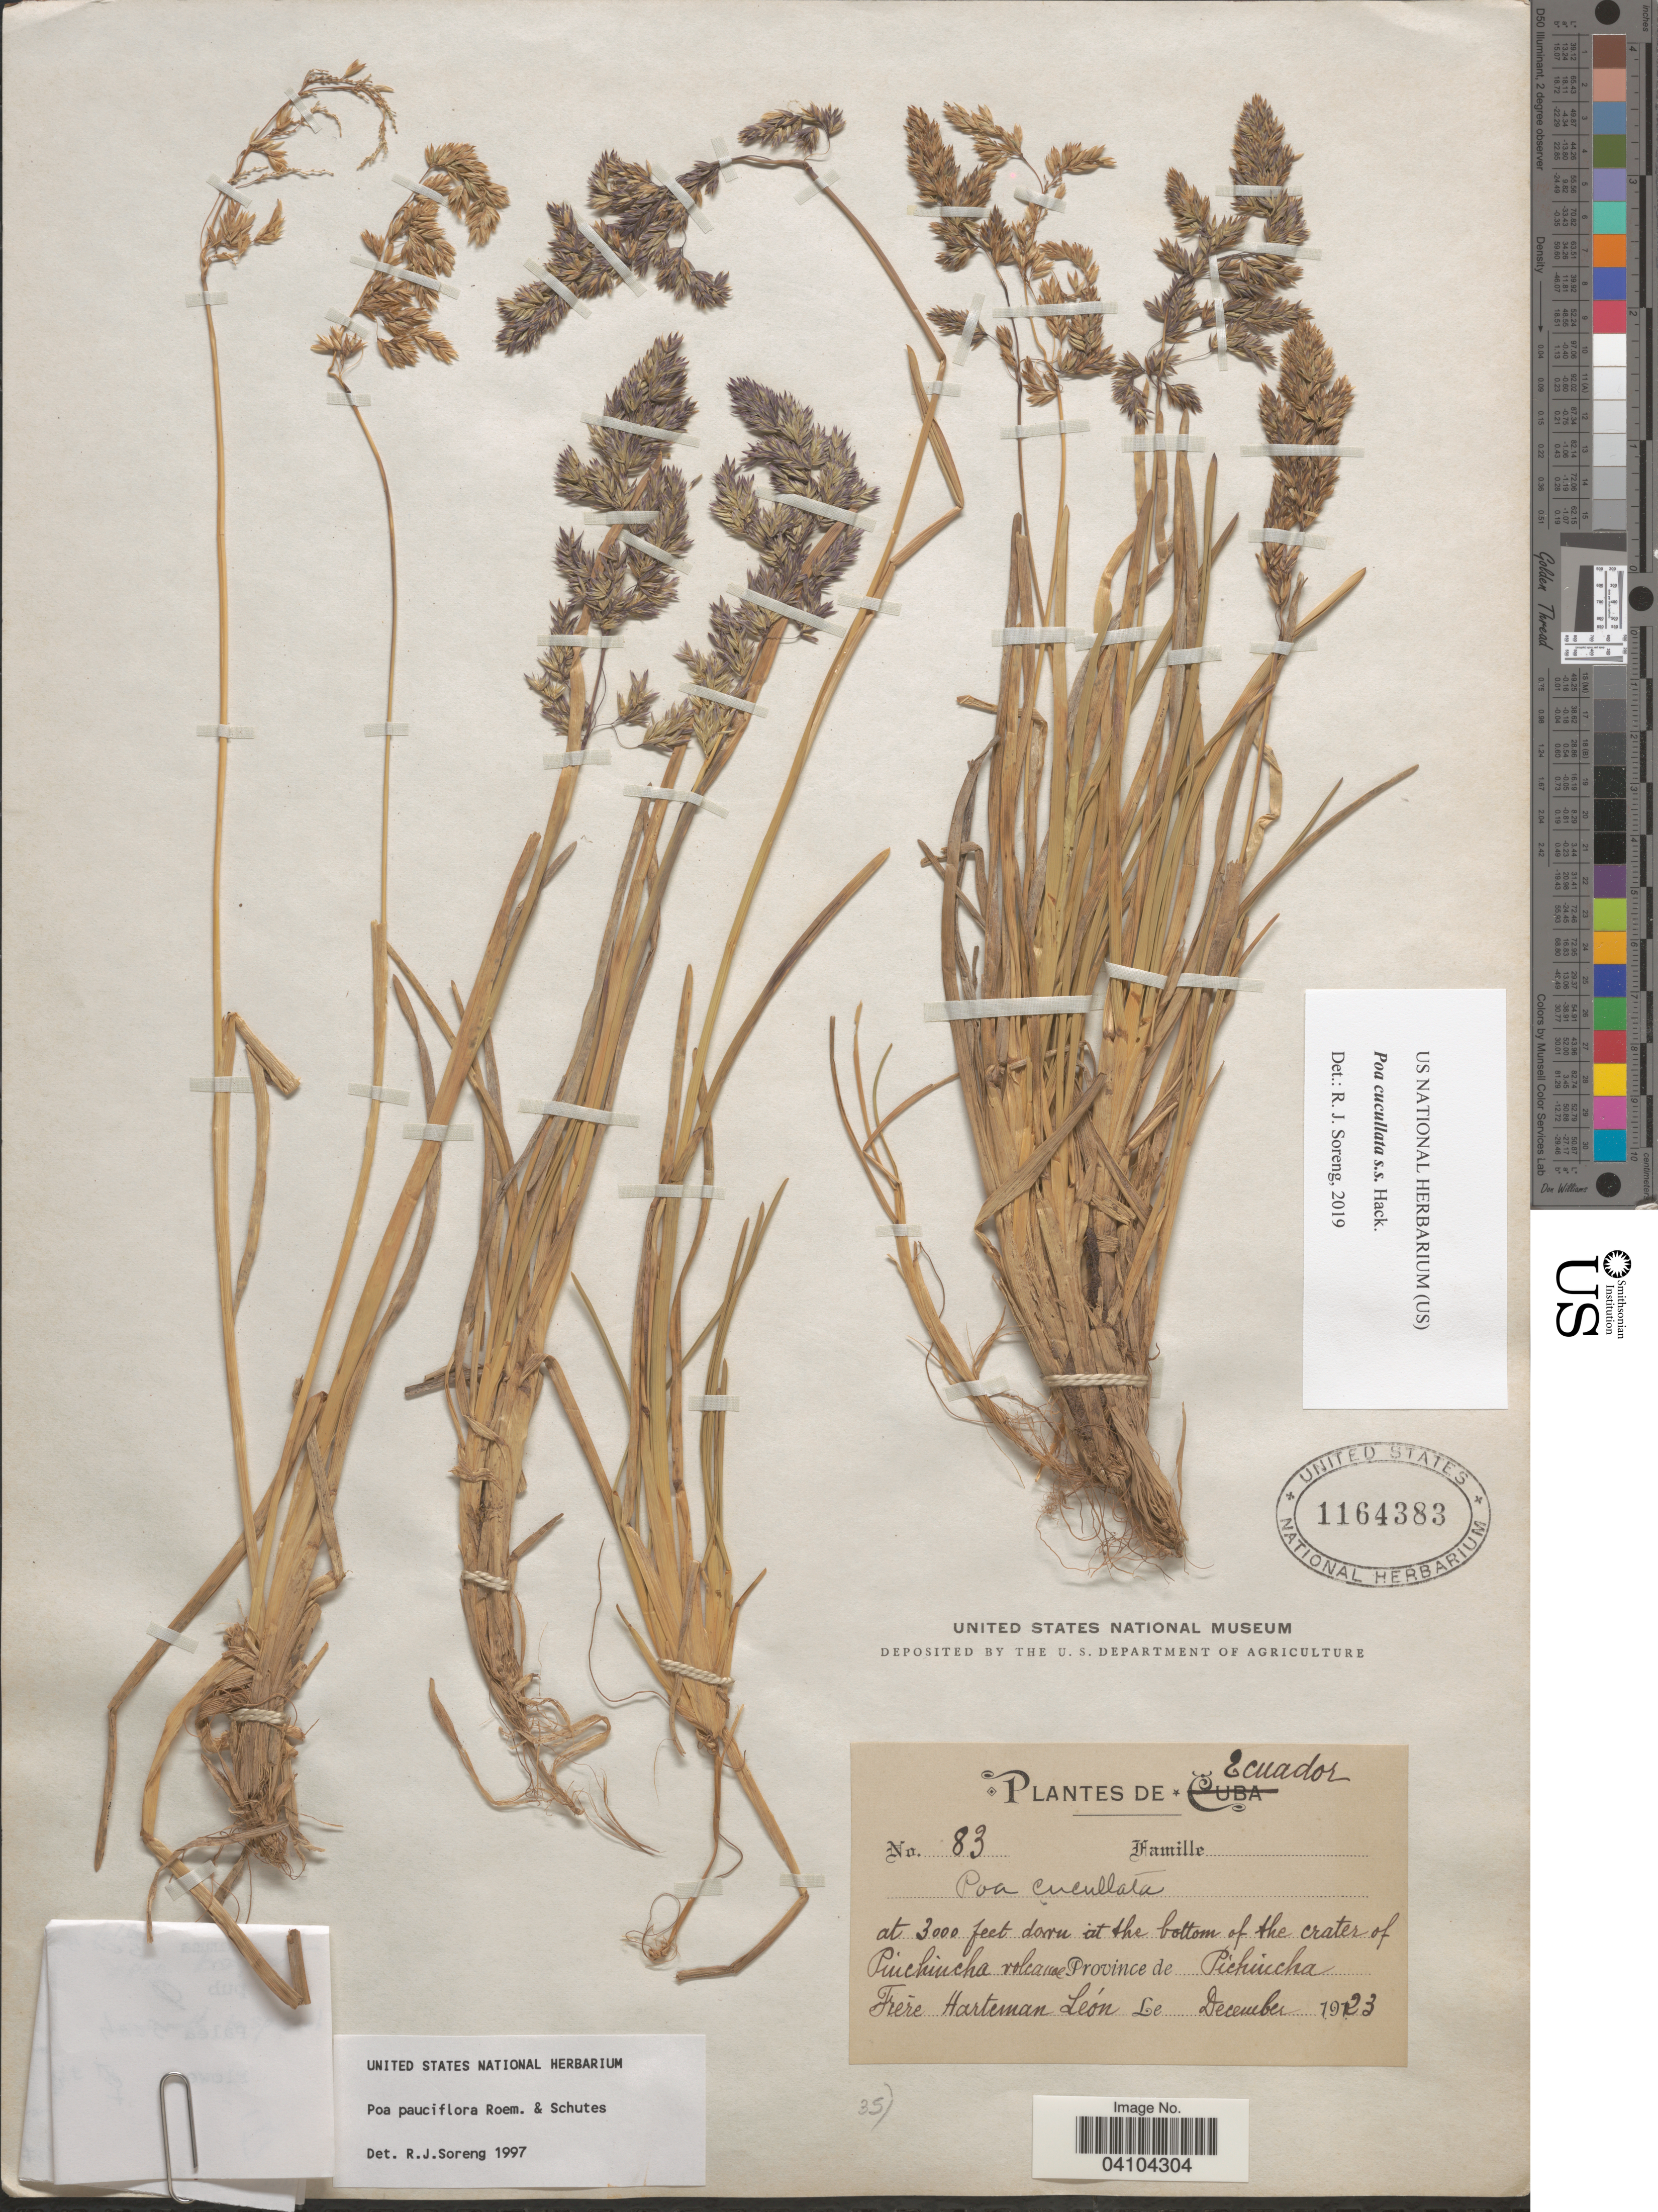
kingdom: Plantae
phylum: Tracheophyta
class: Liliopsida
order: Poales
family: Poaceae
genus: Poa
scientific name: Poa cucullata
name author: Hack.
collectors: Harteman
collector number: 83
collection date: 1923-12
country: Ecuador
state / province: Pichincha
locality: At the bottom of the crater of Pichincha volcano.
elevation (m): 914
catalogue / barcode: US 1164383